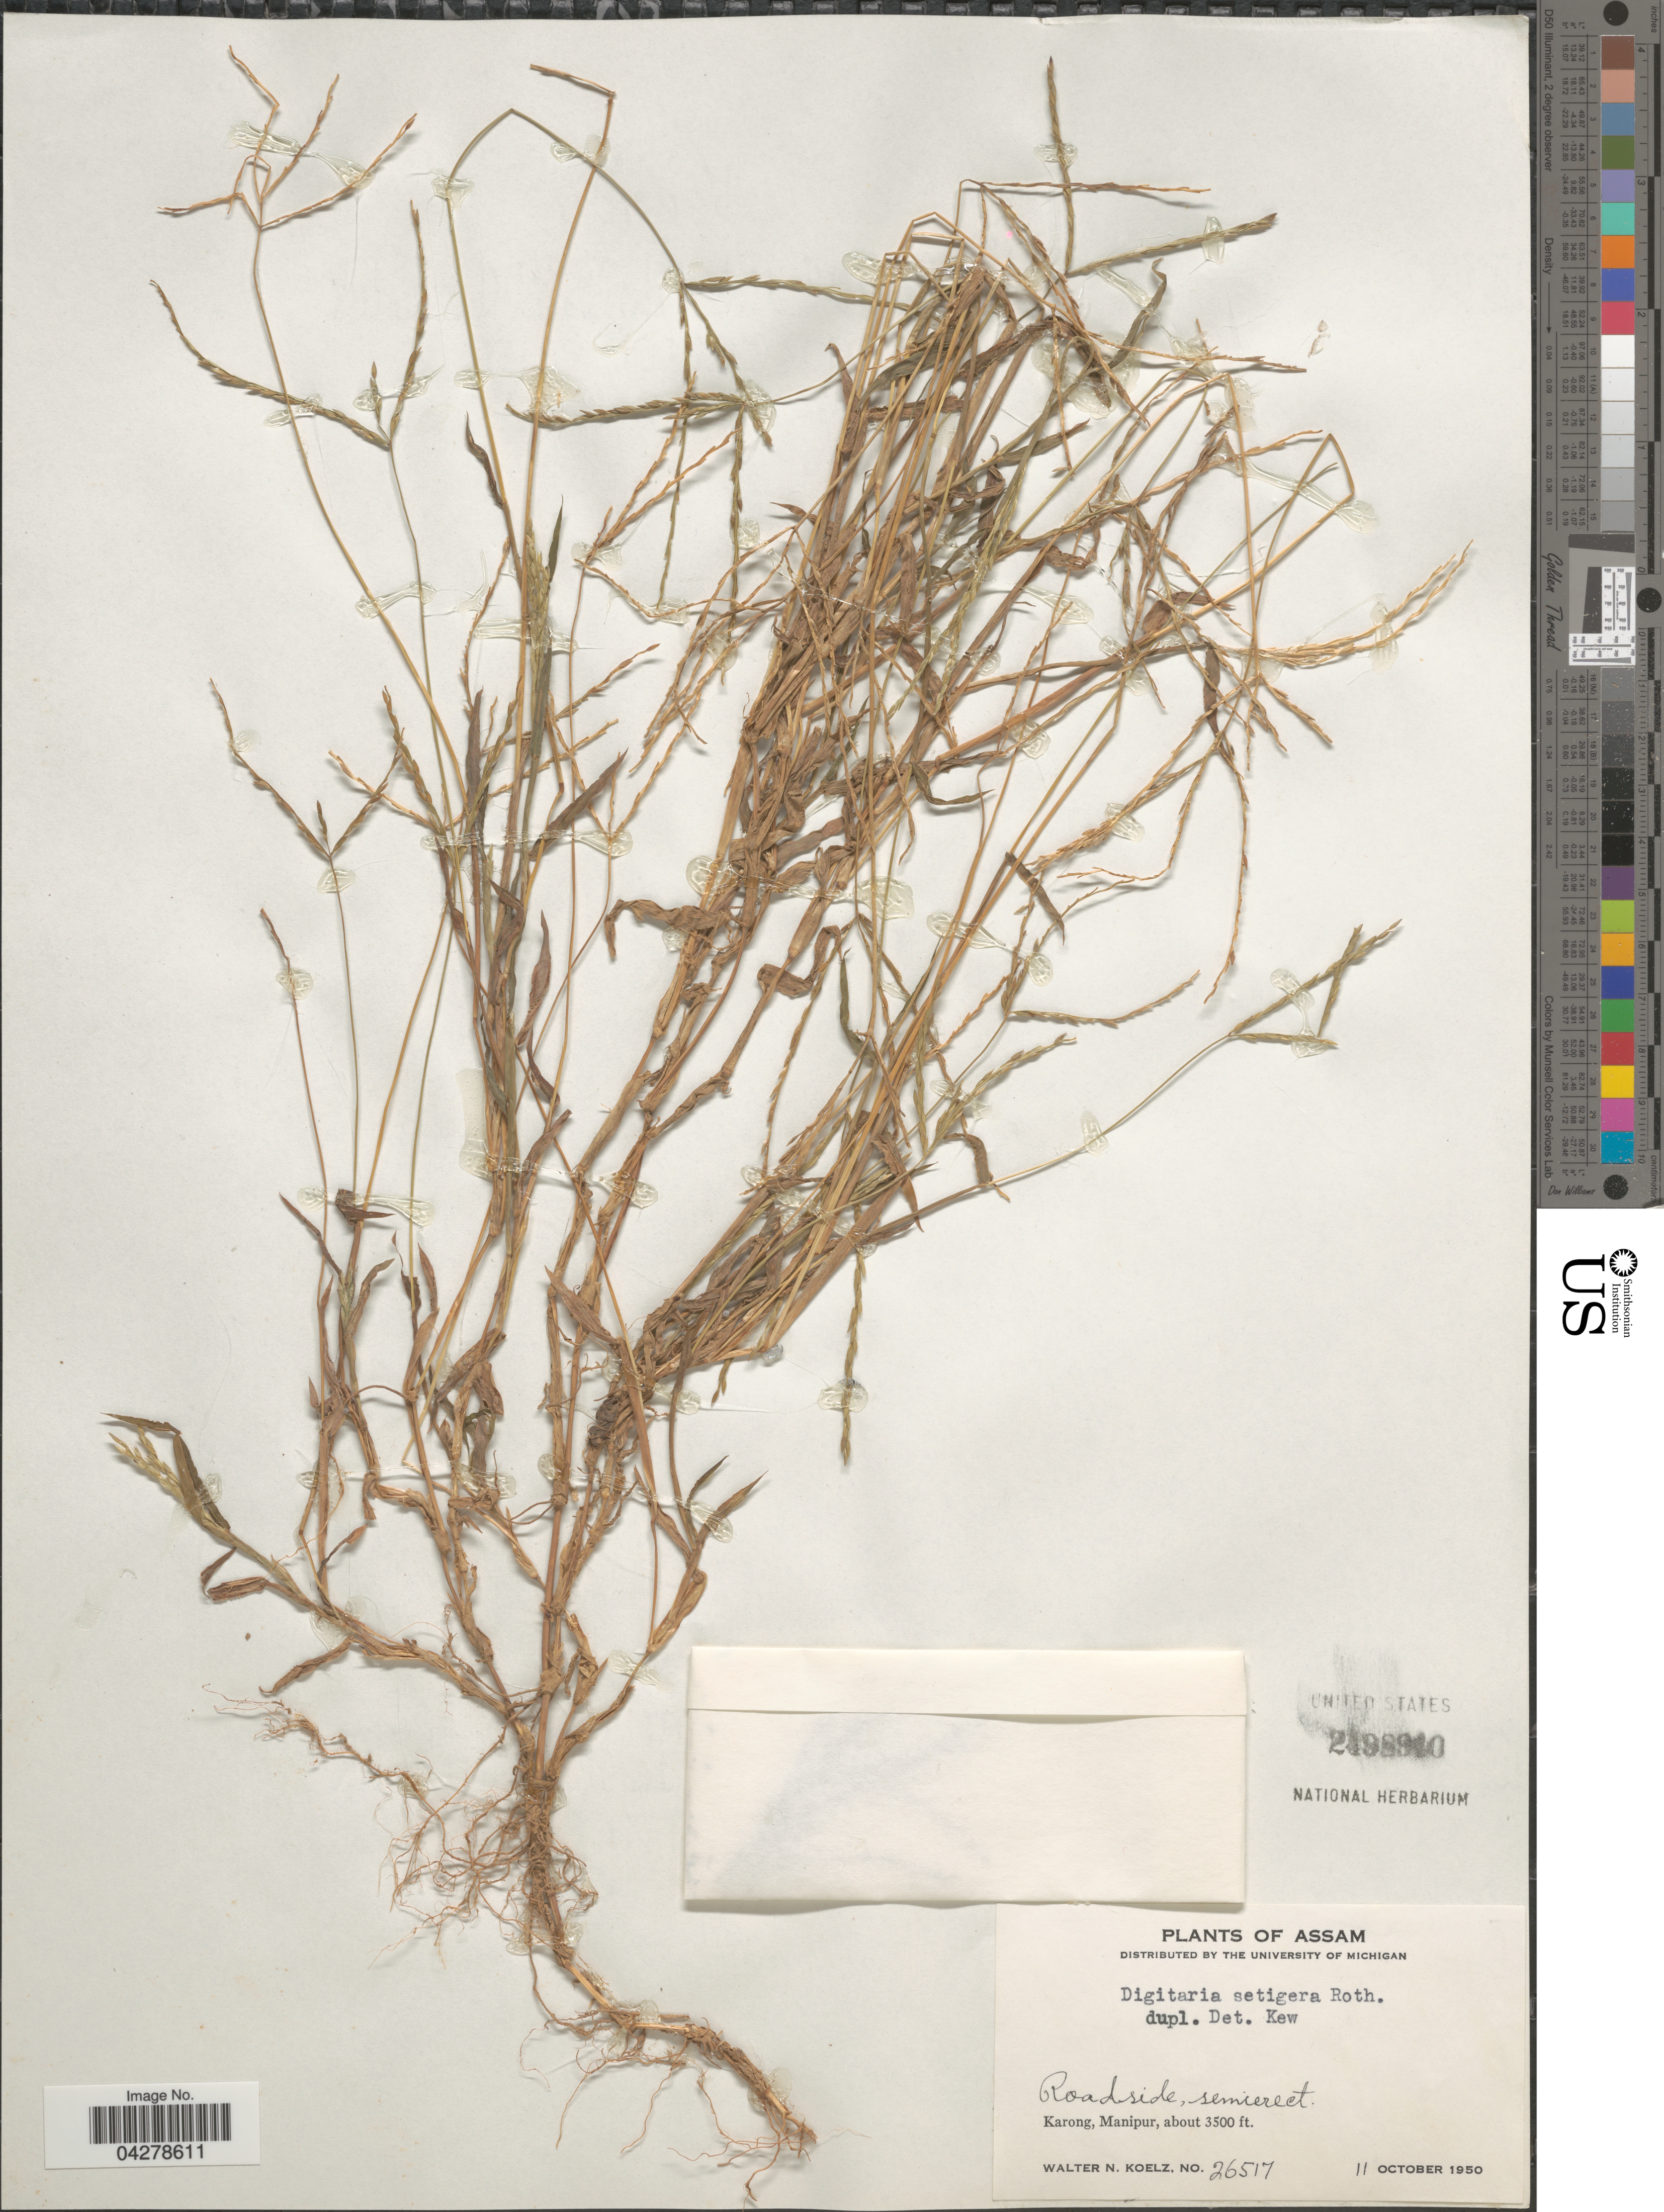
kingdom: Plantae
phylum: Tracheophyta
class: Liliopsida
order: Poales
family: Poaceae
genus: Digitaria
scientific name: Digitaria setigera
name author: Roth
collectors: W. N. Koelz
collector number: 26517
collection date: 1950-10-11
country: India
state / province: Manipur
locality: Roadside, semierect. Karong, Manipur.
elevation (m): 1067